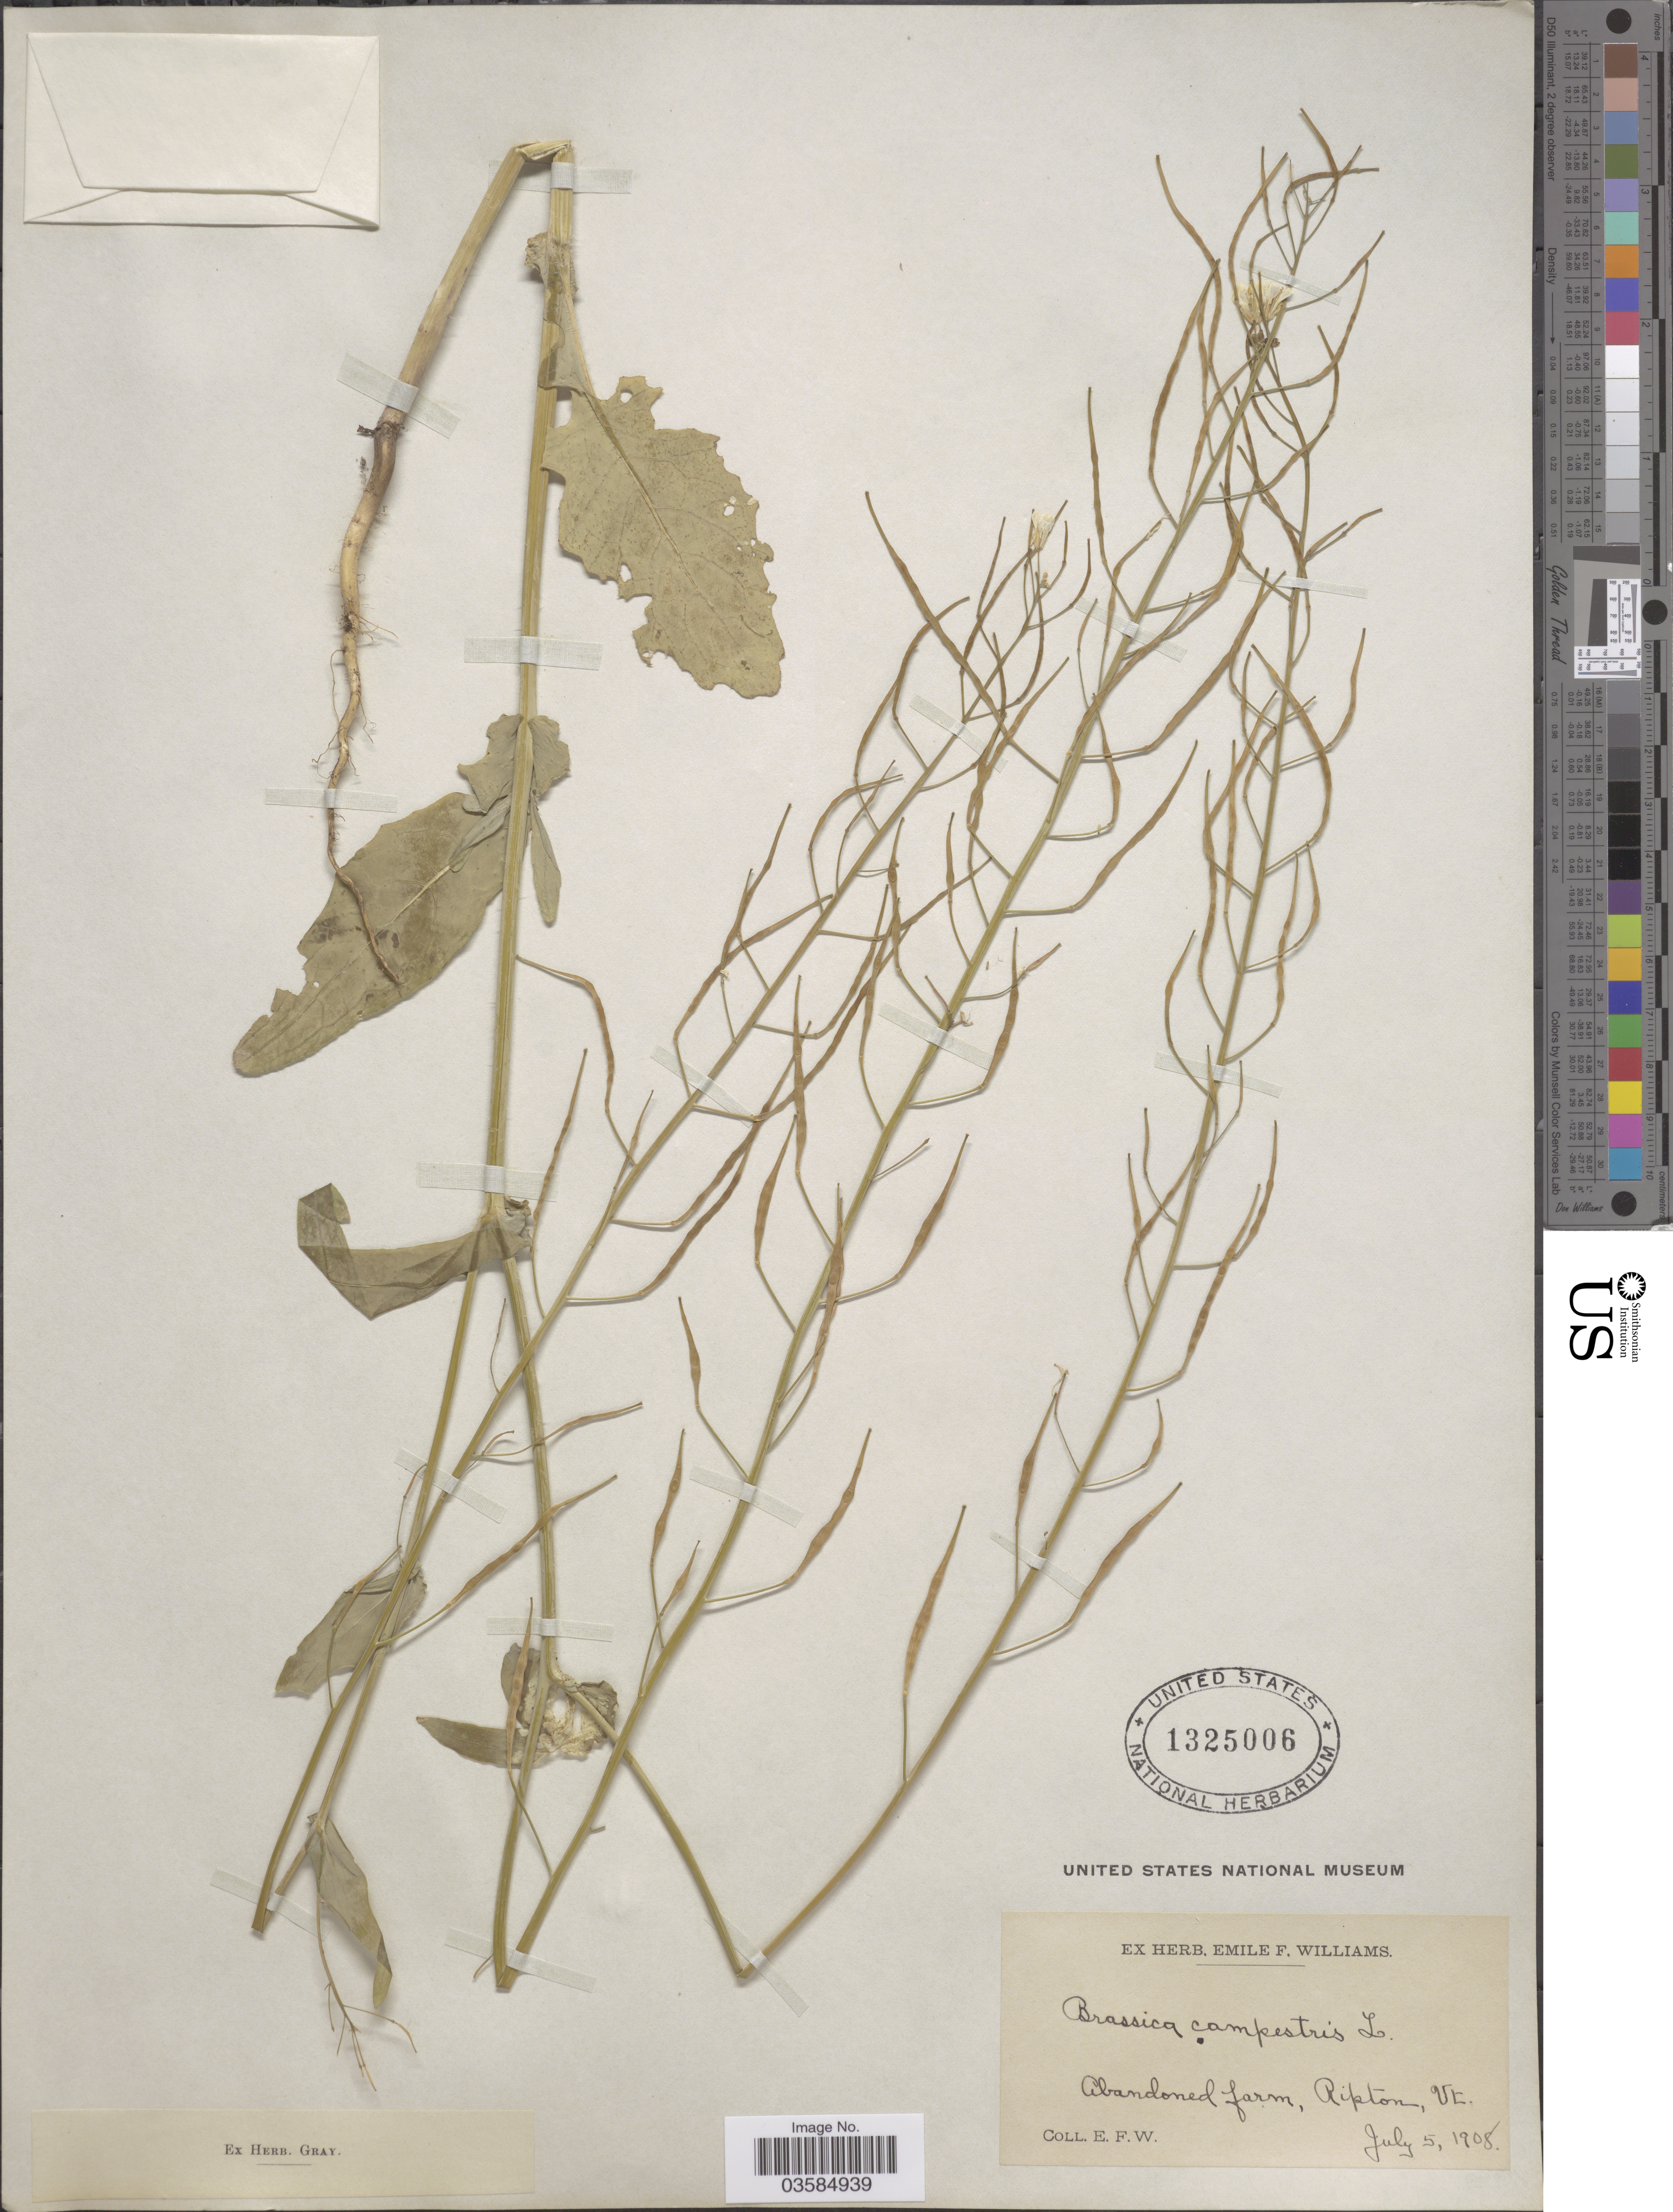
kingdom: Plantae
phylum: Tracheophyta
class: Magnoliopsida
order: Brassicales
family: Brassicaceae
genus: Brassica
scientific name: Brassica campestris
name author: L.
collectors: E. F. Williams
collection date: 1908-07-05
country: United States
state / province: Vermont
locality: Abandoned farm, Ripton.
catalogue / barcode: US 1325006